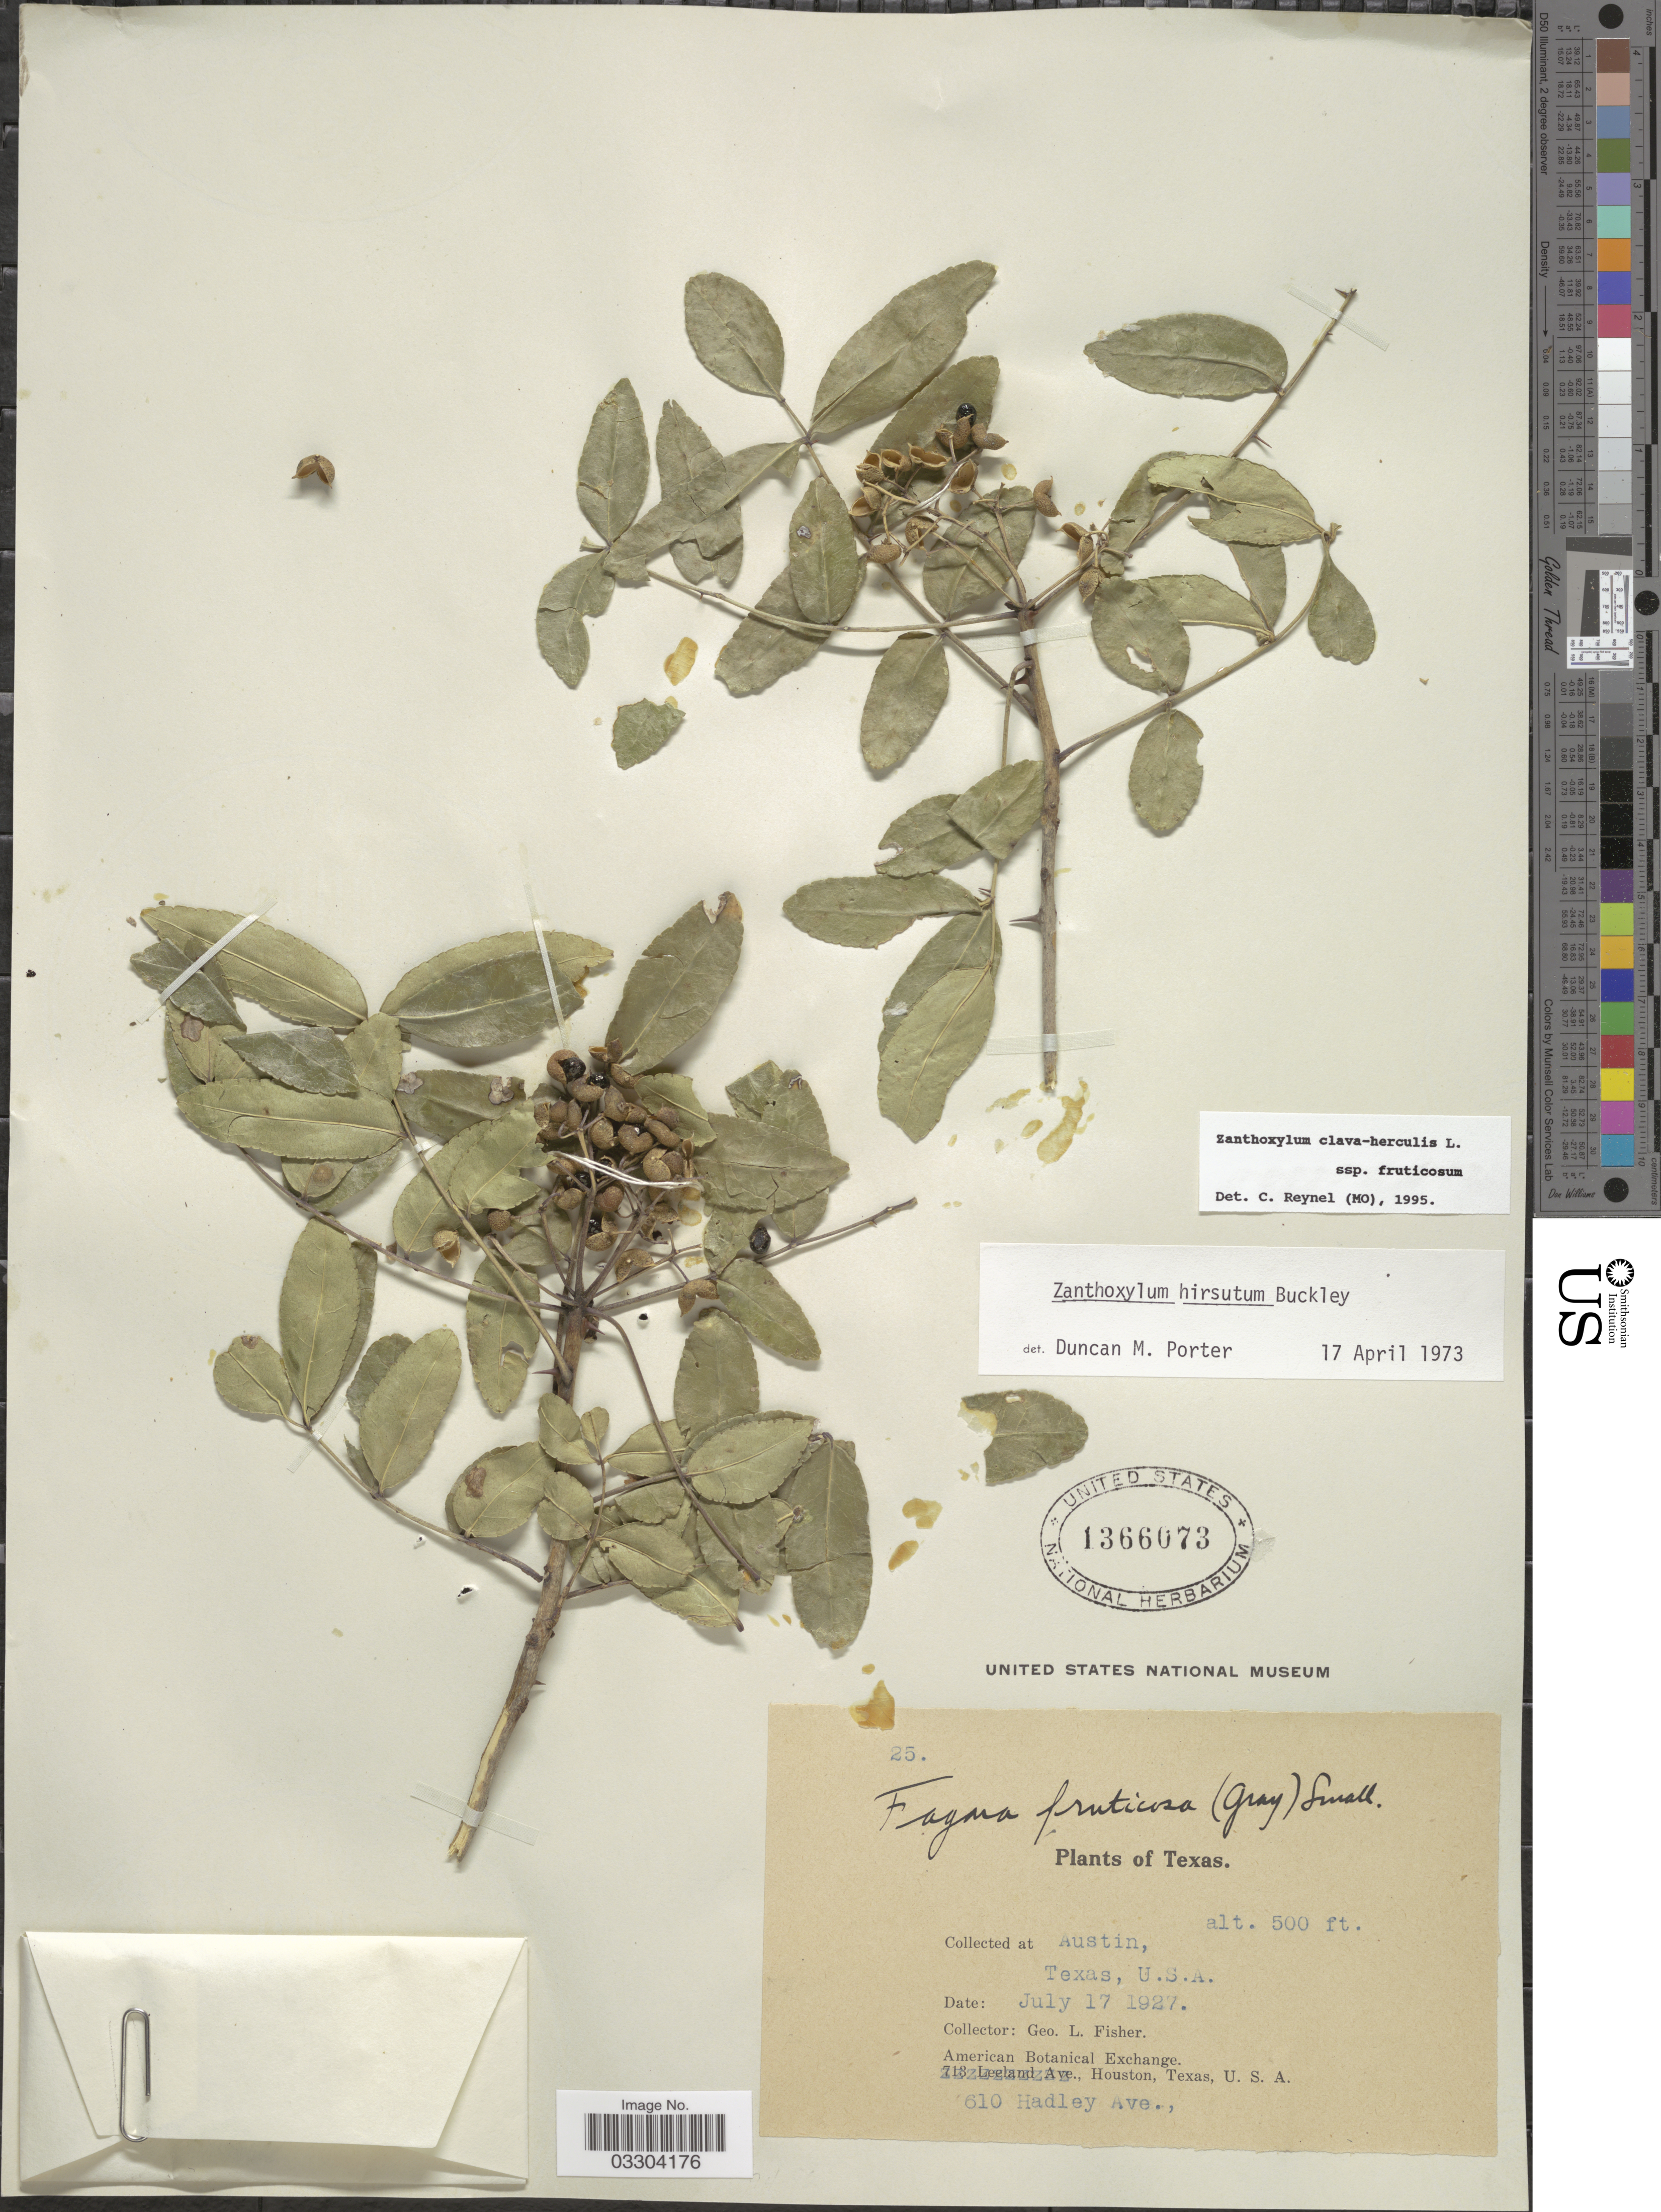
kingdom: Plantae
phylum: Tracheophyta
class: Magnoliopsida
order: Sapindales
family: Rutaceae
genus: Zanthoxylum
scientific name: Zanthoxylum clava-herculis subsp. fruticosum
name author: (A. Gray) Reynel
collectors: G. L. Fisher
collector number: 25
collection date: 1927-07-17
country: United States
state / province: Texas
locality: Austin.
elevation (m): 152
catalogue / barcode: US 1366073